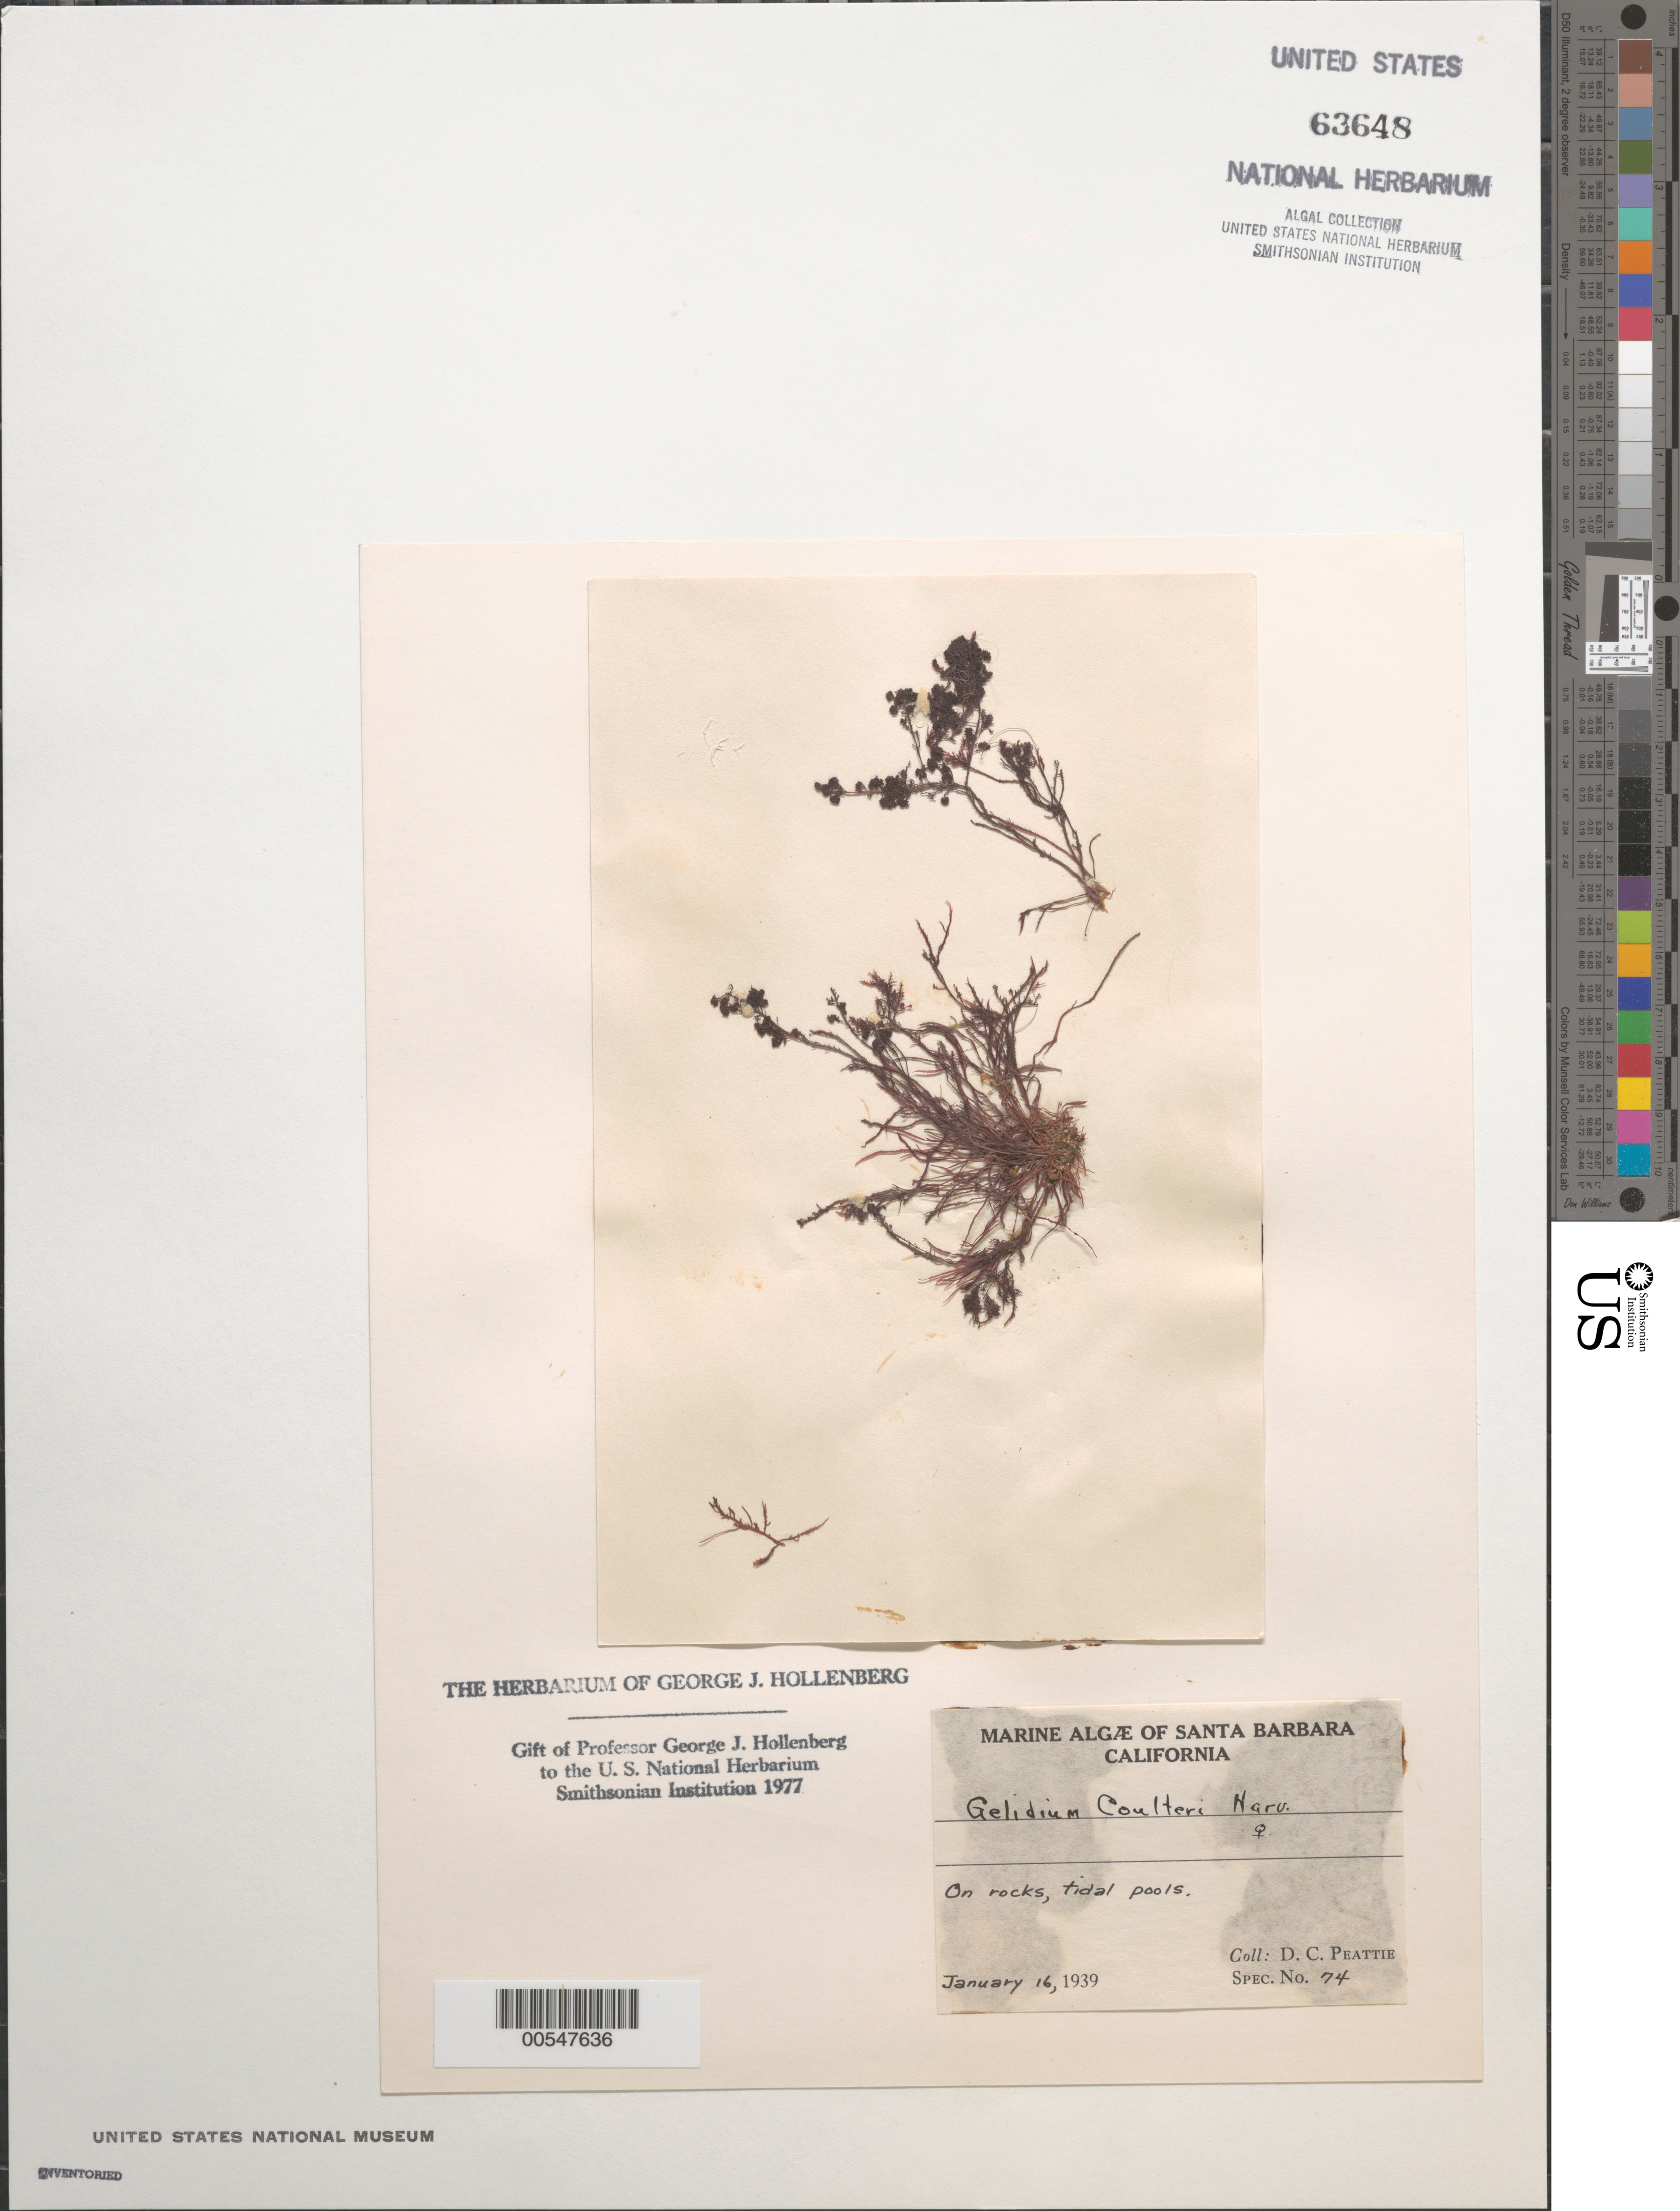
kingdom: Plantae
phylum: Rhodophyta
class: Florideophyceae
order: Gelidiales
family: Gelidiaceae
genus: Gelidium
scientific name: Gelidium coulteri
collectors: D. Peattie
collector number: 74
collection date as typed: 16 Jan 1939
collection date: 1939-01-16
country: United States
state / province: California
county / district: Santa Barbara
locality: Santa Barbara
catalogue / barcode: US 63648